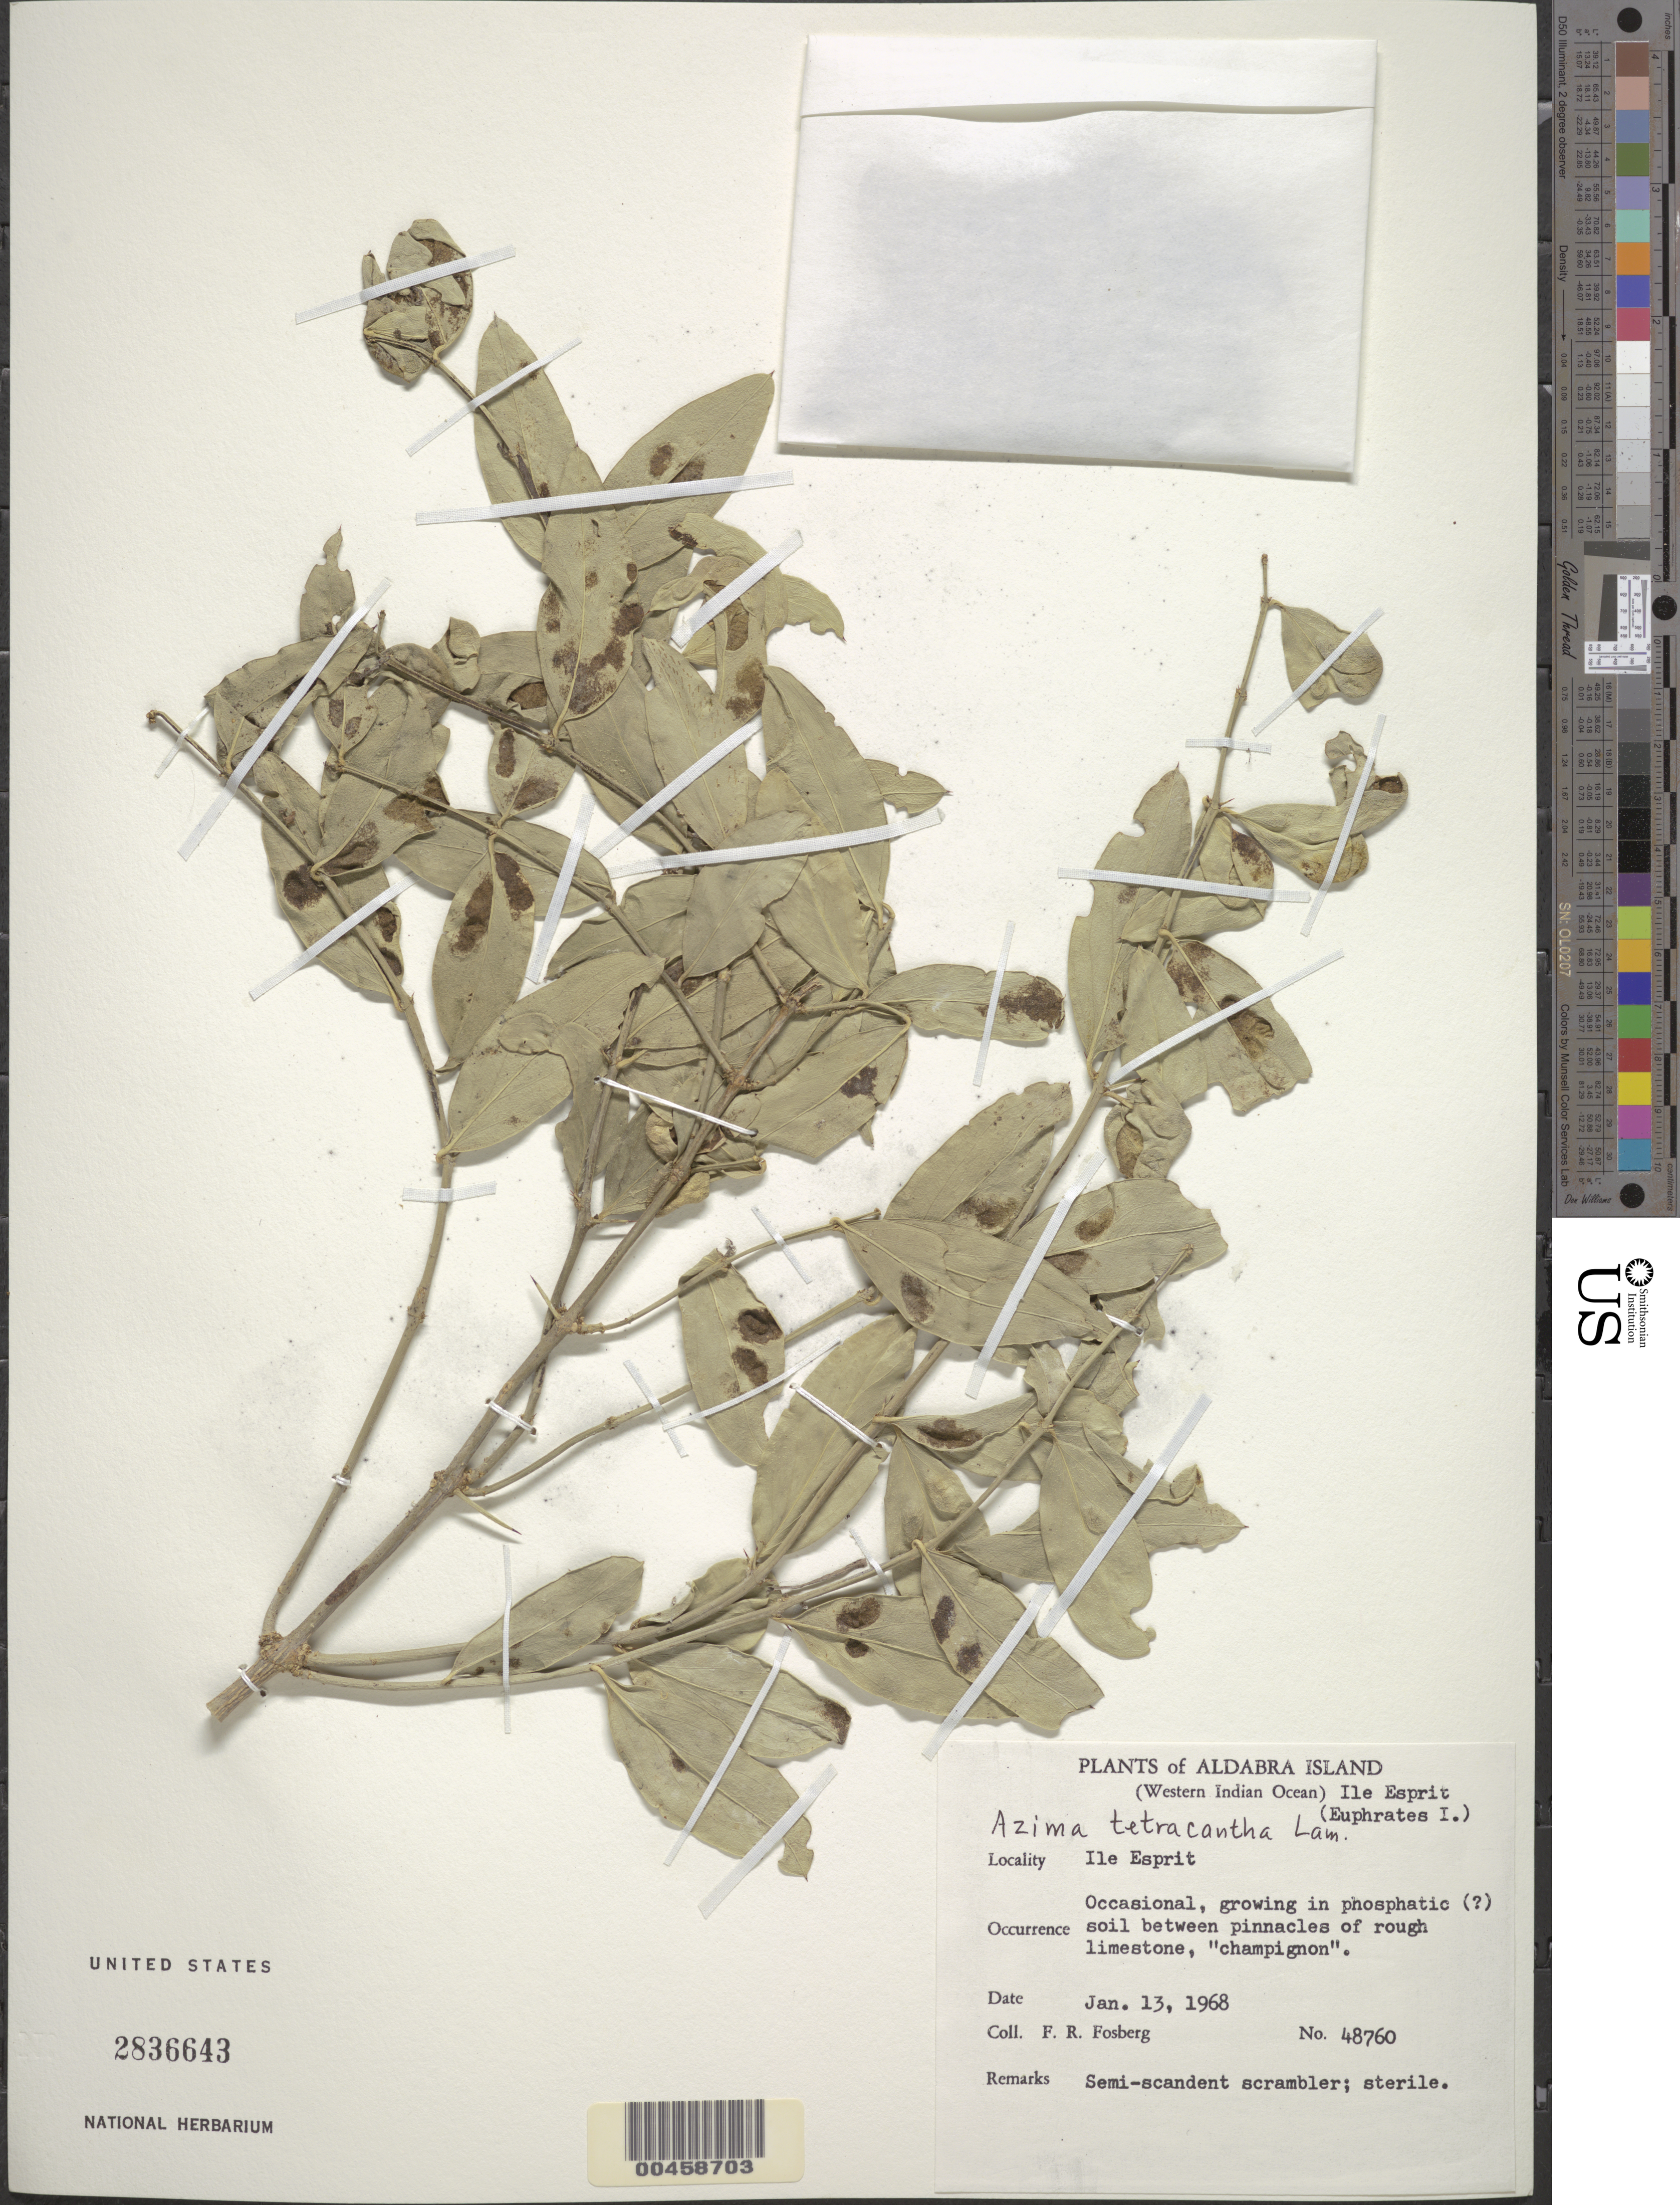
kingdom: Plantae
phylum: Tracheophyta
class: Magnoliopsida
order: Brassicales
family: Salvadoraceae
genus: Azima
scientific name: Azima tetracantha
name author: Lam.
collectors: F. R. Fosberg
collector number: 48760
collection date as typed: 13 Jan 1968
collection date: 1968-01-13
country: Seychelles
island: Aldabra Atoll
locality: Esprit Islet. (Euphrates I.). [Ile Esprit is part of Aldabra Island (Atoll).]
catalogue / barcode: US 2836643